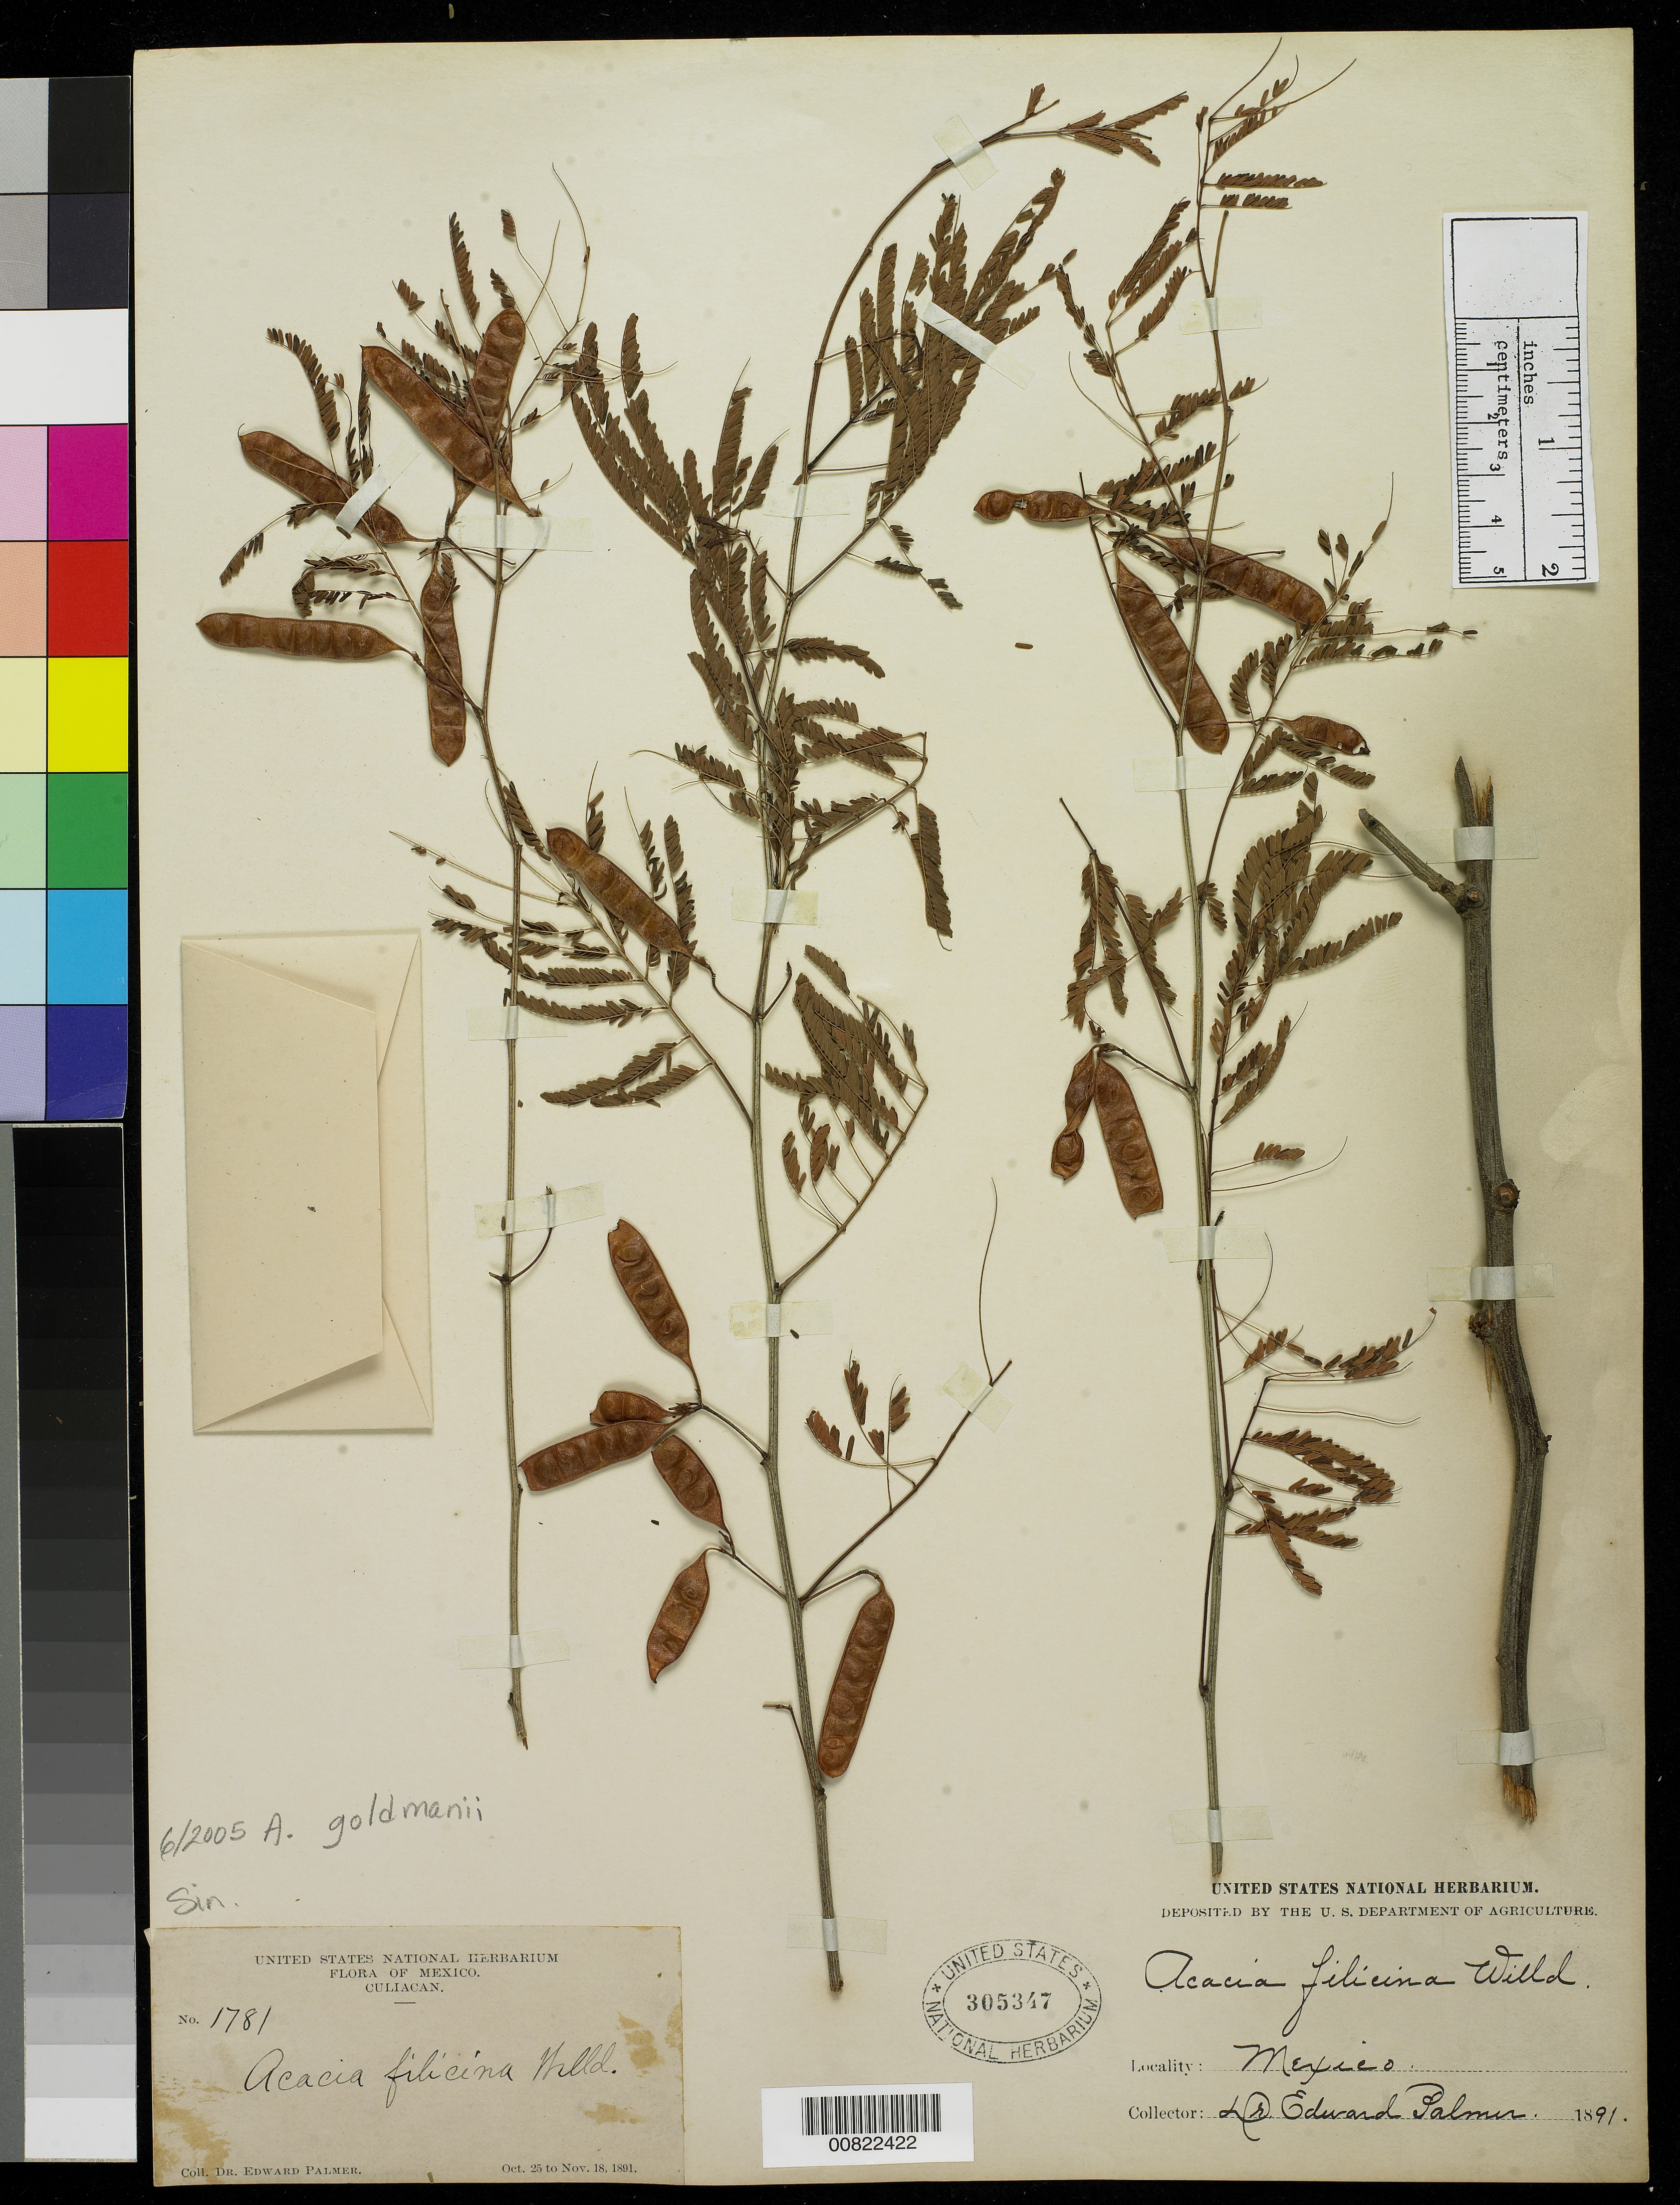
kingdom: Plantae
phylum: Tracheophyta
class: Magnoliopsida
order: Fabales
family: Fabaceae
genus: Acaciella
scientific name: Acaciella goldmanii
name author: Britton & Rose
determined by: Strong, M. T., (US), Smithsonian Institution - National Museum of Natural History (UNITED STATES)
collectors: E. Palmer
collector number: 1781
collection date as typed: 25 Oct 1891 to 18 Nov 1891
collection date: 1891-10-25/1891-11-18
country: Mexico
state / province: Sinaloa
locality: Culiacan, Sinaloa.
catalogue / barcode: US 305347